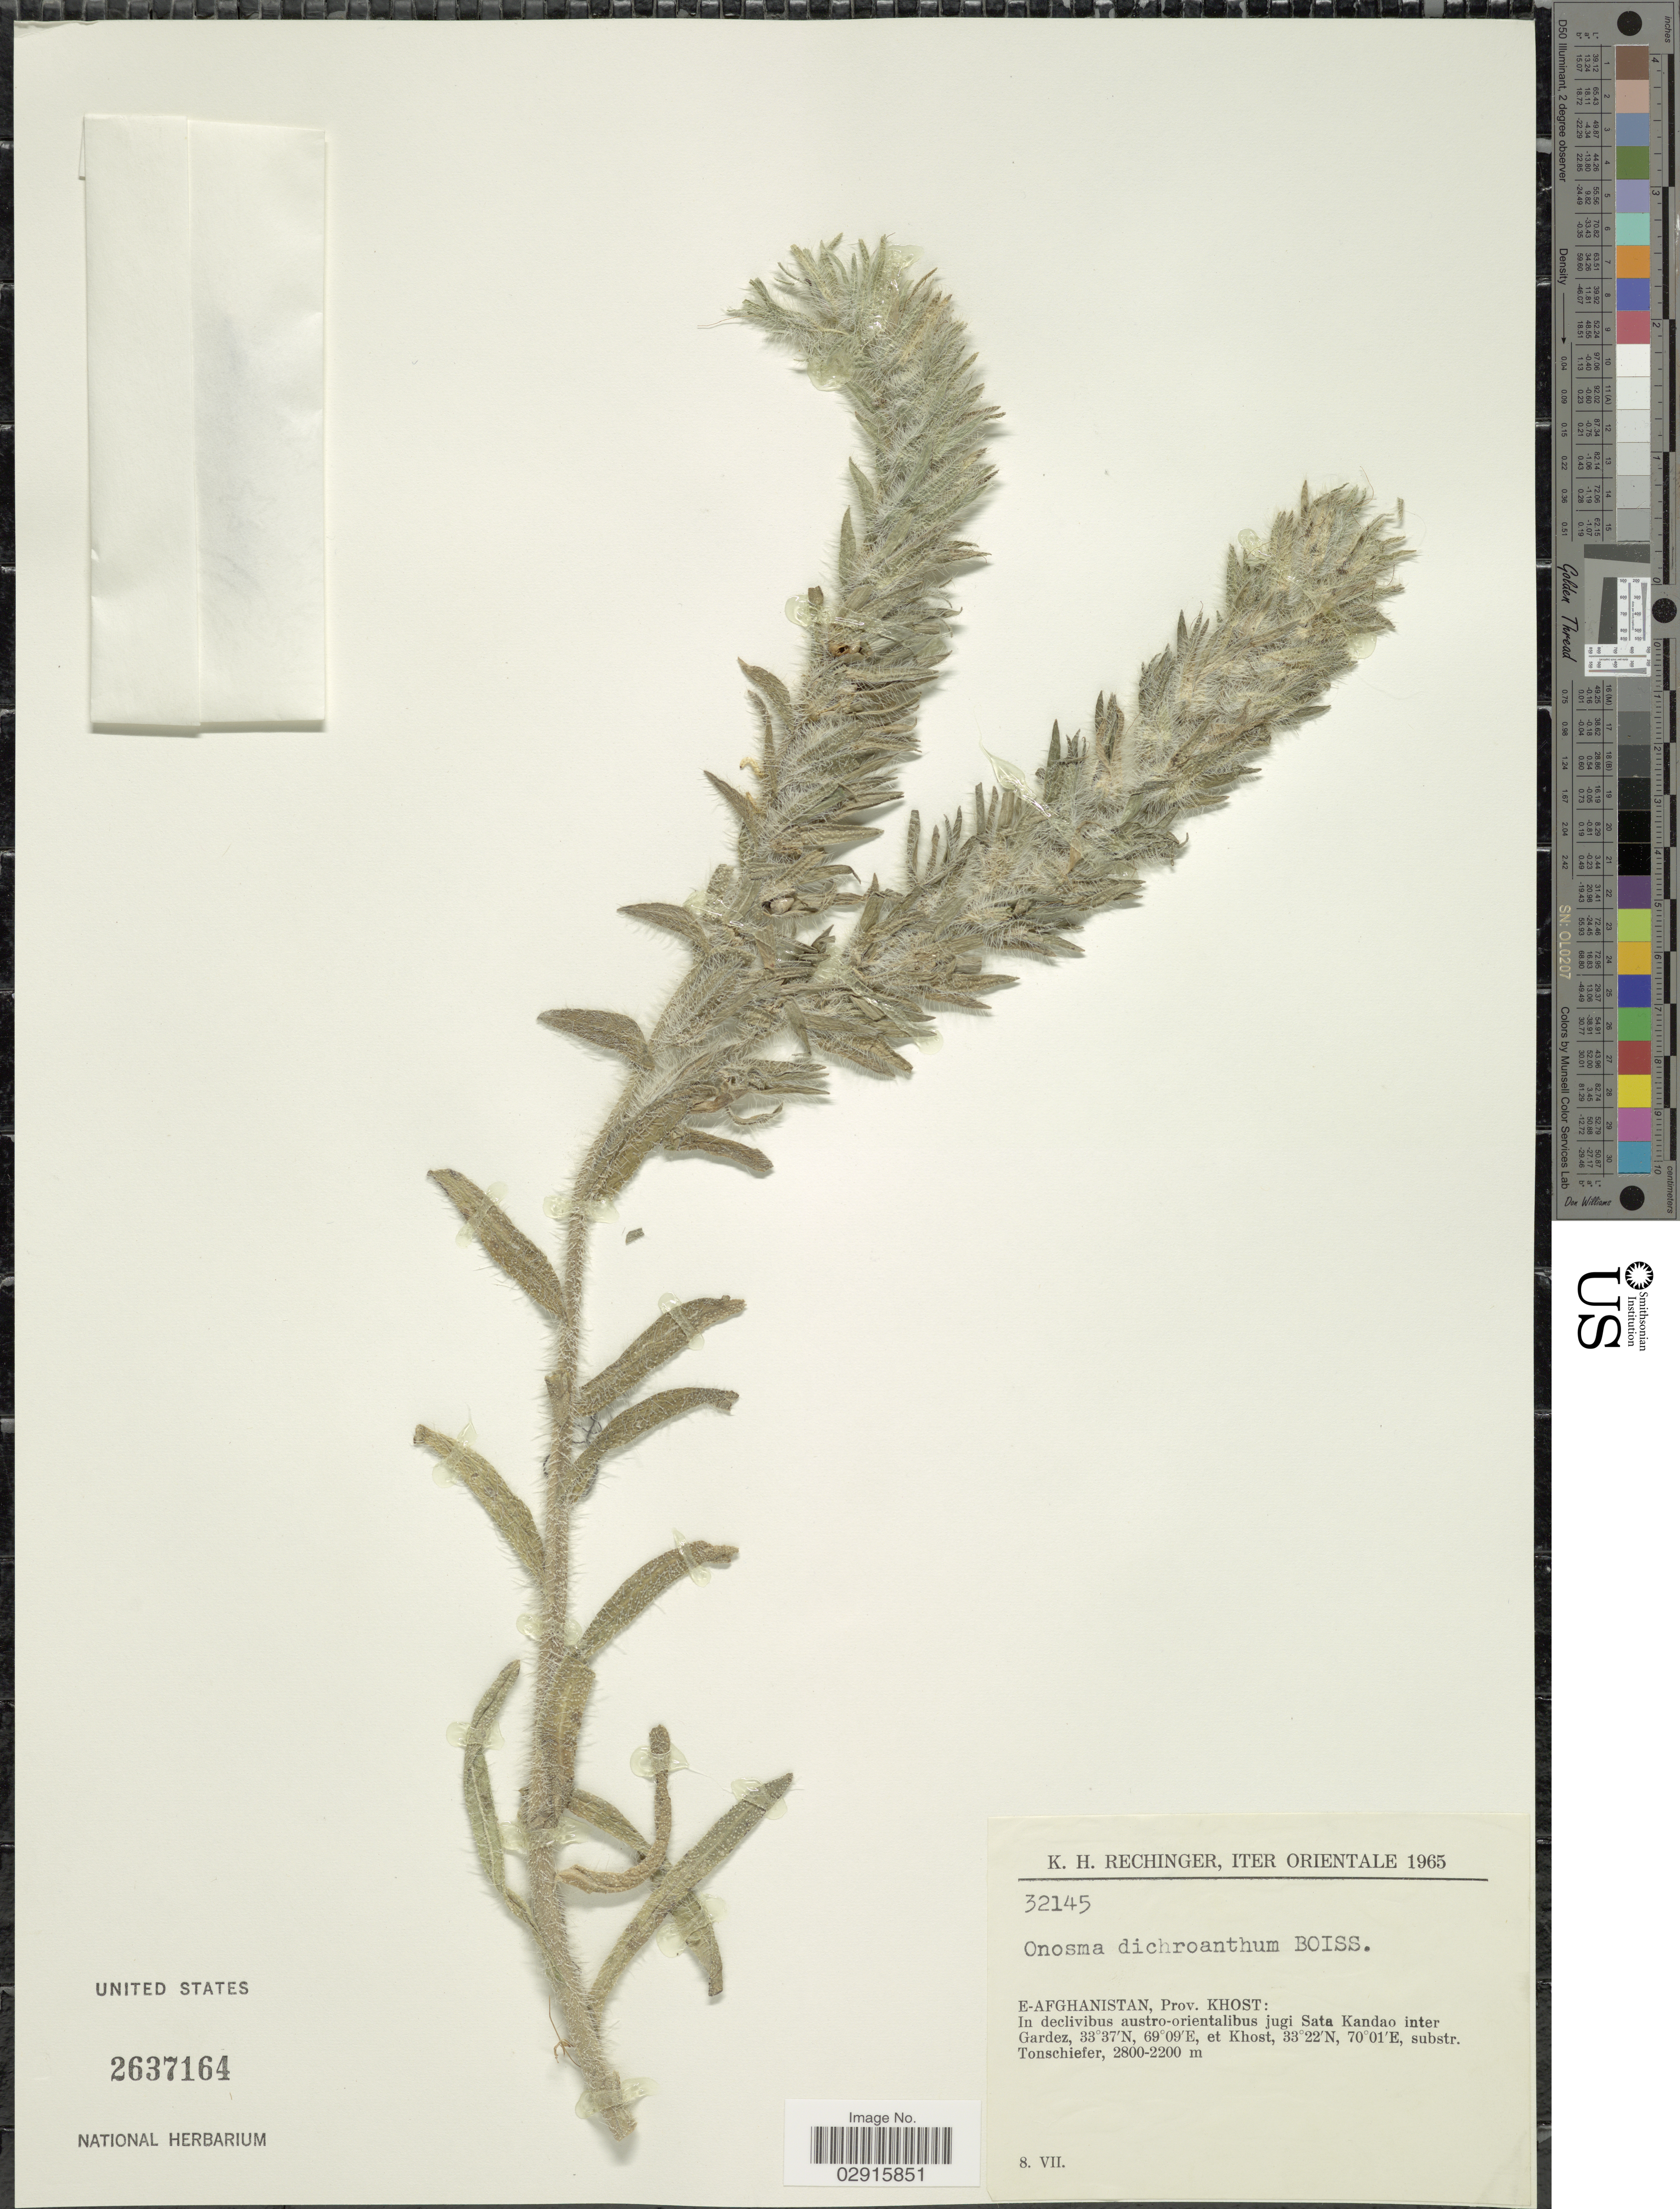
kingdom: Plantae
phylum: Tracheophyta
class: Magnoliopsida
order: Boraginales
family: Boraginaceae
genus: Onosma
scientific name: Onosma dichroantha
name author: Boiss.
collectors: K. H. Rechinger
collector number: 32145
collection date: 1965-08-08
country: Afghanistan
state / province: Khost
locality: Iter Orientale. E-Afghanistan: In declivibus austro-orientalibus jugi Sata Kandoa inter Gardez, et Khost, subdistr. Tonschiefer.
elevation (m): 2200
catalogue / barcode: US 2637164